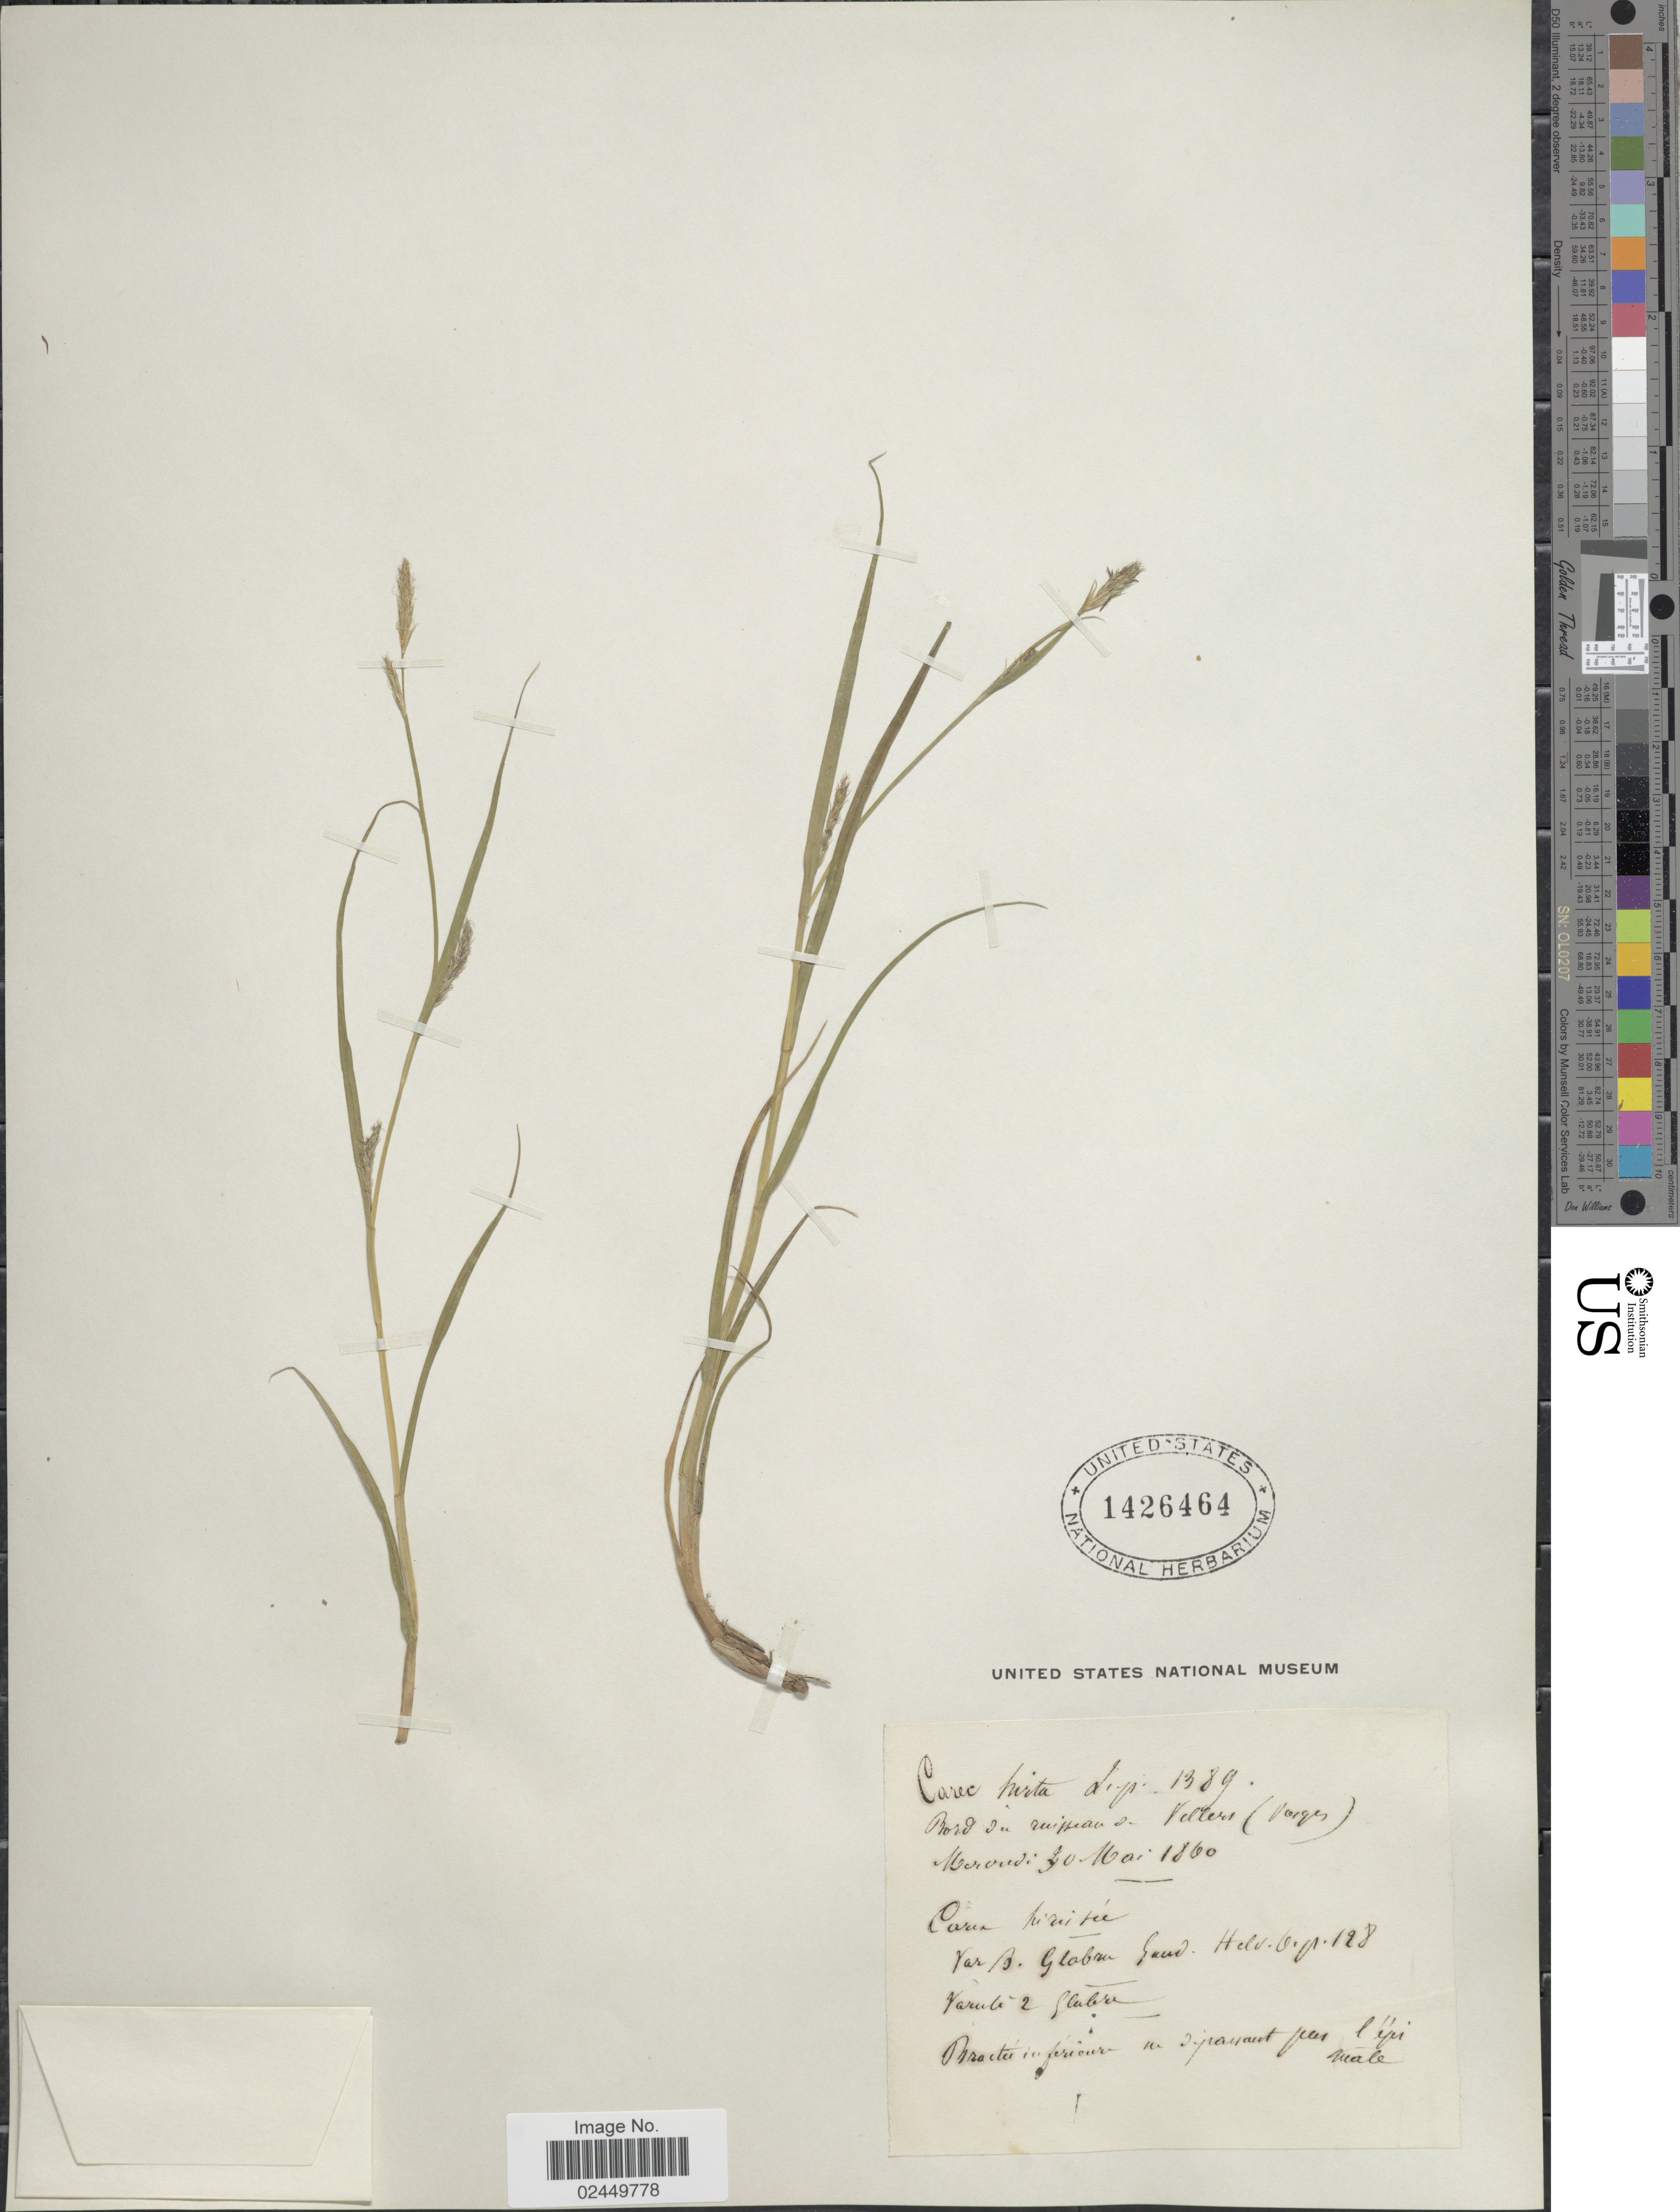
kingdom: Plantae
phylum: Tracheophyta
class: Liliopsida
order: Poales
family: Cyperaceae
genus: Carex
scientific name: Carex hirta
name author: L.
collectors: Meroudi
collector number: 1389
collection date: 1860-05-30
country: France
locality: Bord du ruisseai du Villers (Vorges)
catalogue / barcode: US 1426464